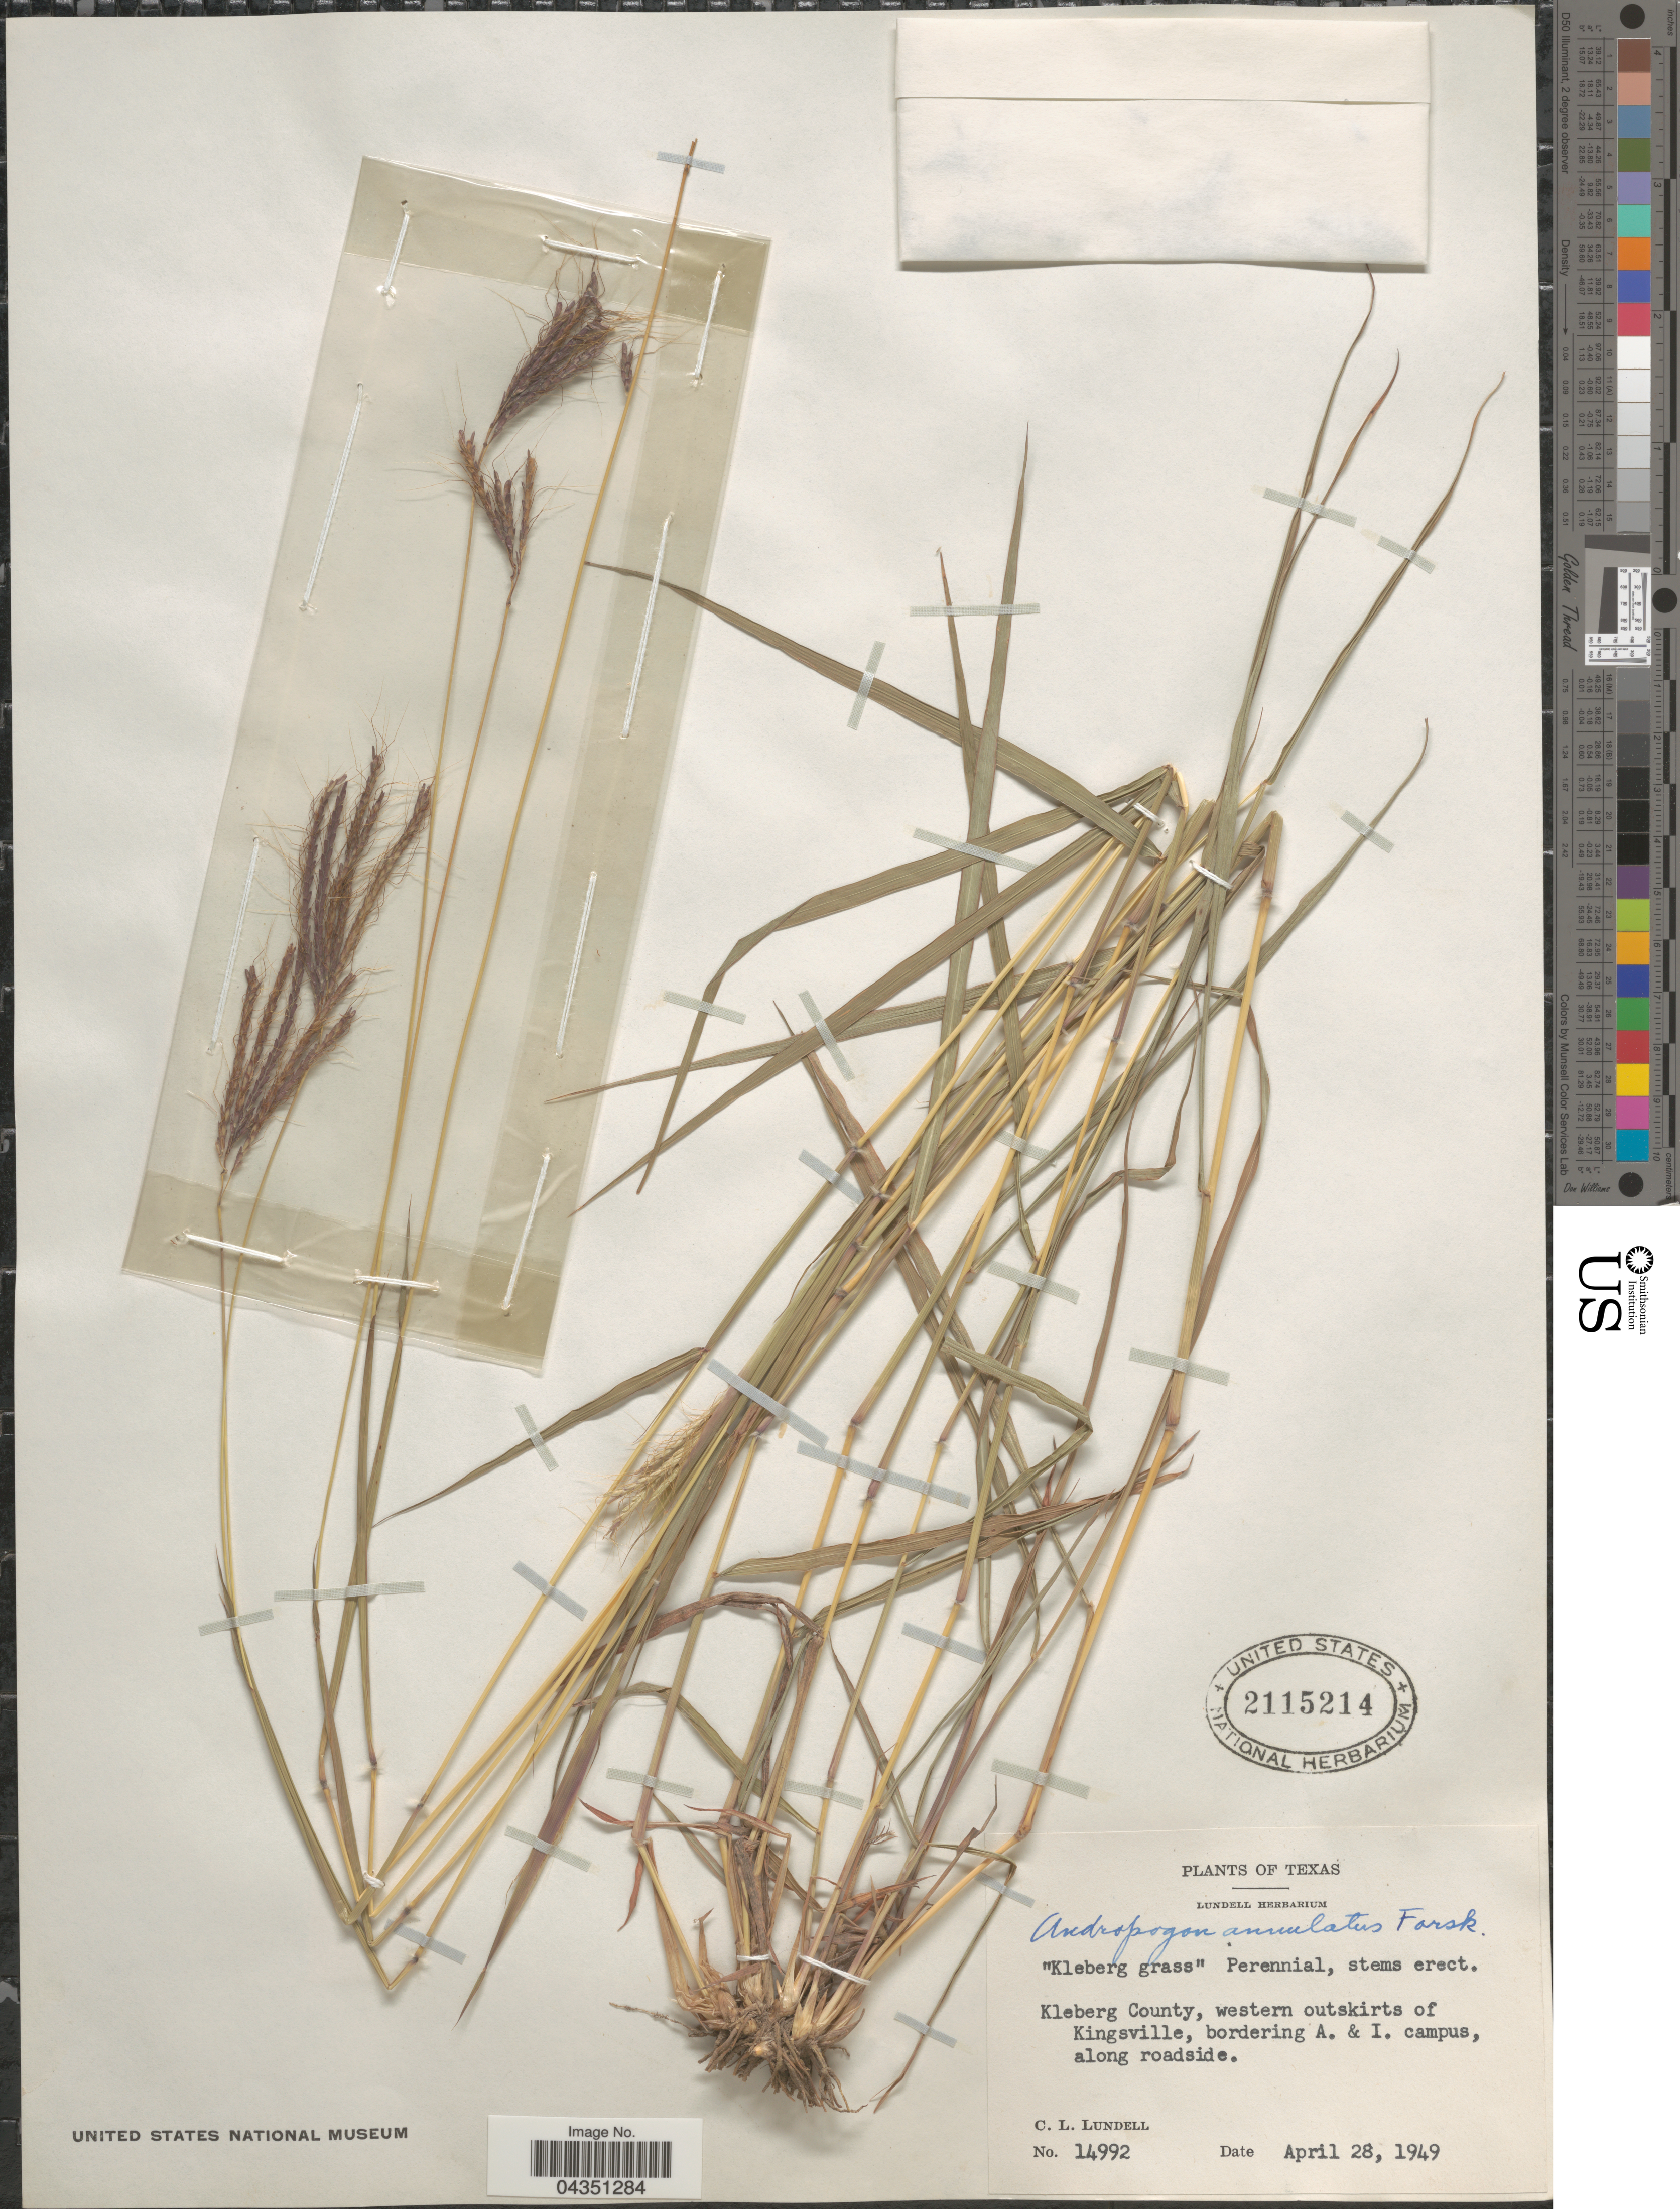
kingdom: Plantae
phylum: Tracheophyta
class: Liliopsida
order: Poales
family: Poaceae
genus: Dichanthium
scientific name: Dichanthium annulatum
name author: (Forssk.) Stapf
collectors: C. L. Lundell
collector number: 14992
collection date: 1949-04-28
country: United States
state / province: Texas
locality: Kleberg County, western outskirts of Kingsville, bordering A. & I. campus, along roadside.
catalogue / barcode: US 2115214